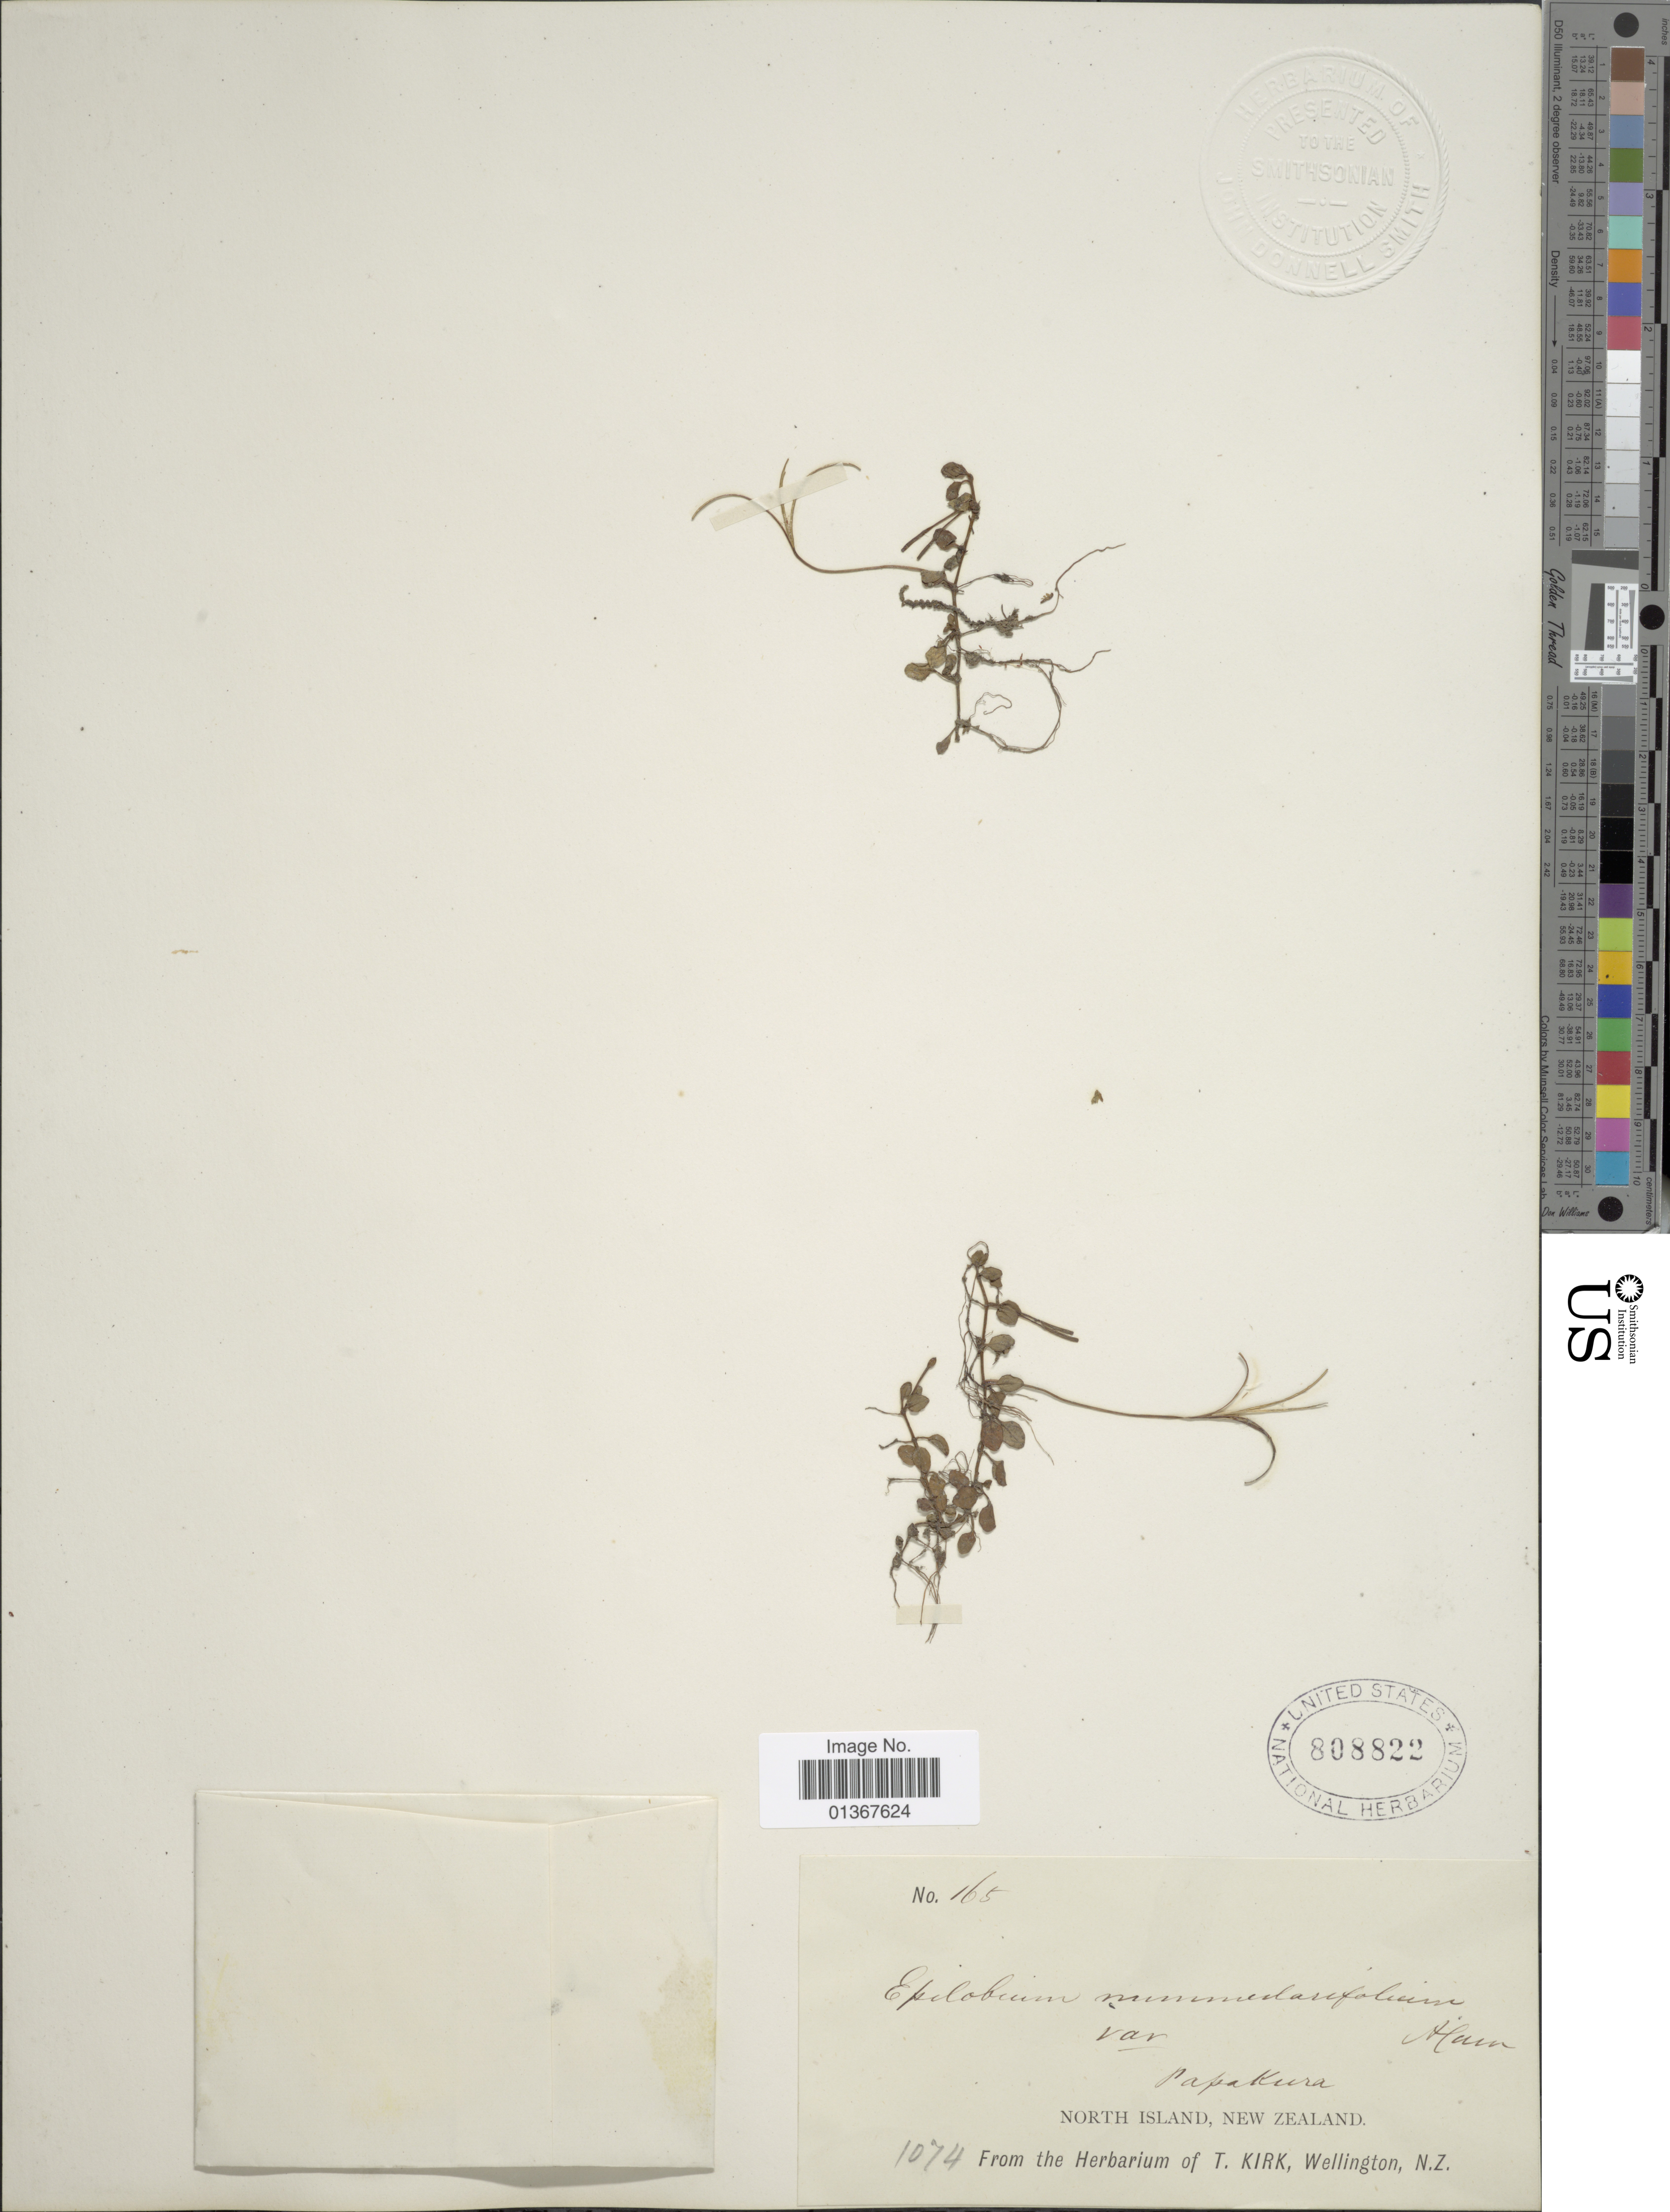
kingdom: Plantae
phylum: Tracheophyta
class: Magnoliopsida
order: Myrtales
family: Onagraceae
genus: Epilobium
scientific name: Epilobium nummularifolium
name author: R. Cunn. ex A. Cunn.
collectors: ex herb. T. Kirk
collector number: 165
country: New Zealand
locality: Papakura. North Island.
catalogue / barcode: US 808822